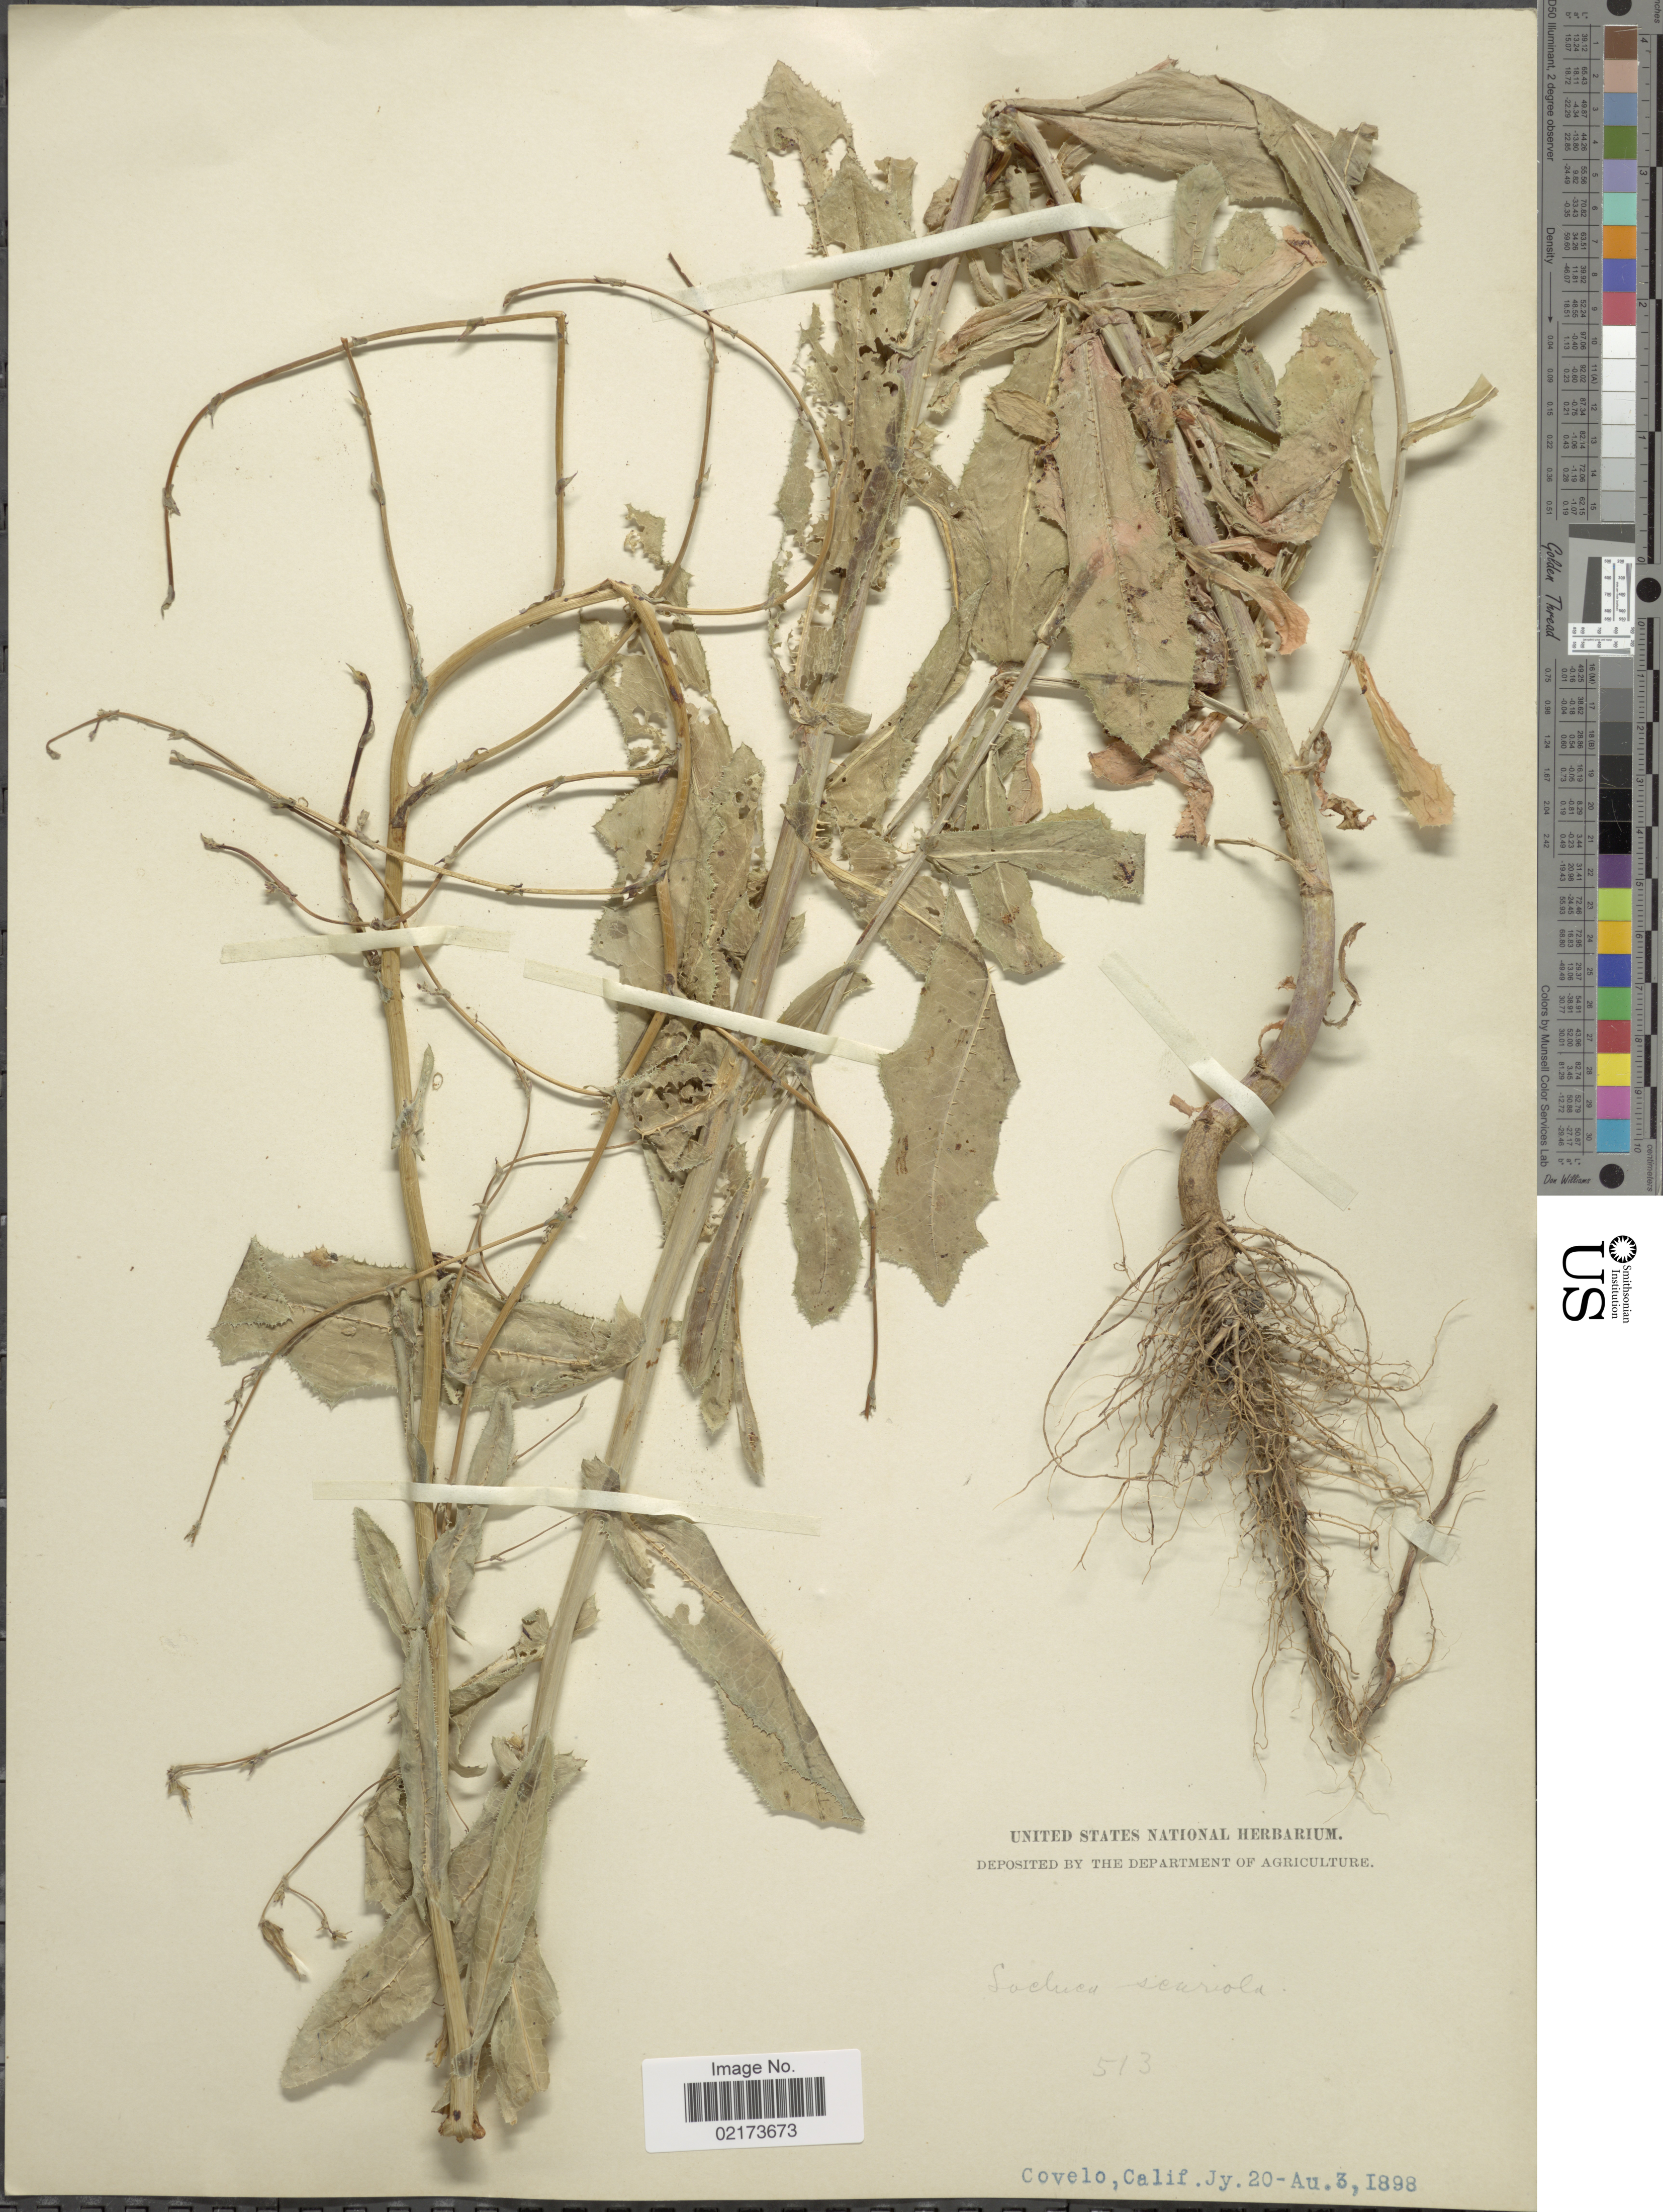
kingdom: Plantae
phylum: Tracheophyta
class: Magnoliopsida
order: Asterales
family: Asteraceae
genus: Lactuca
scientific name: Lactuca serriola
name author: L.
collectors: U.S. National Herbarium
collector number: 513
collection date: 1898-07-20/1898-08-03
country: United States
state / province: California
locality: Covelo, Calif.